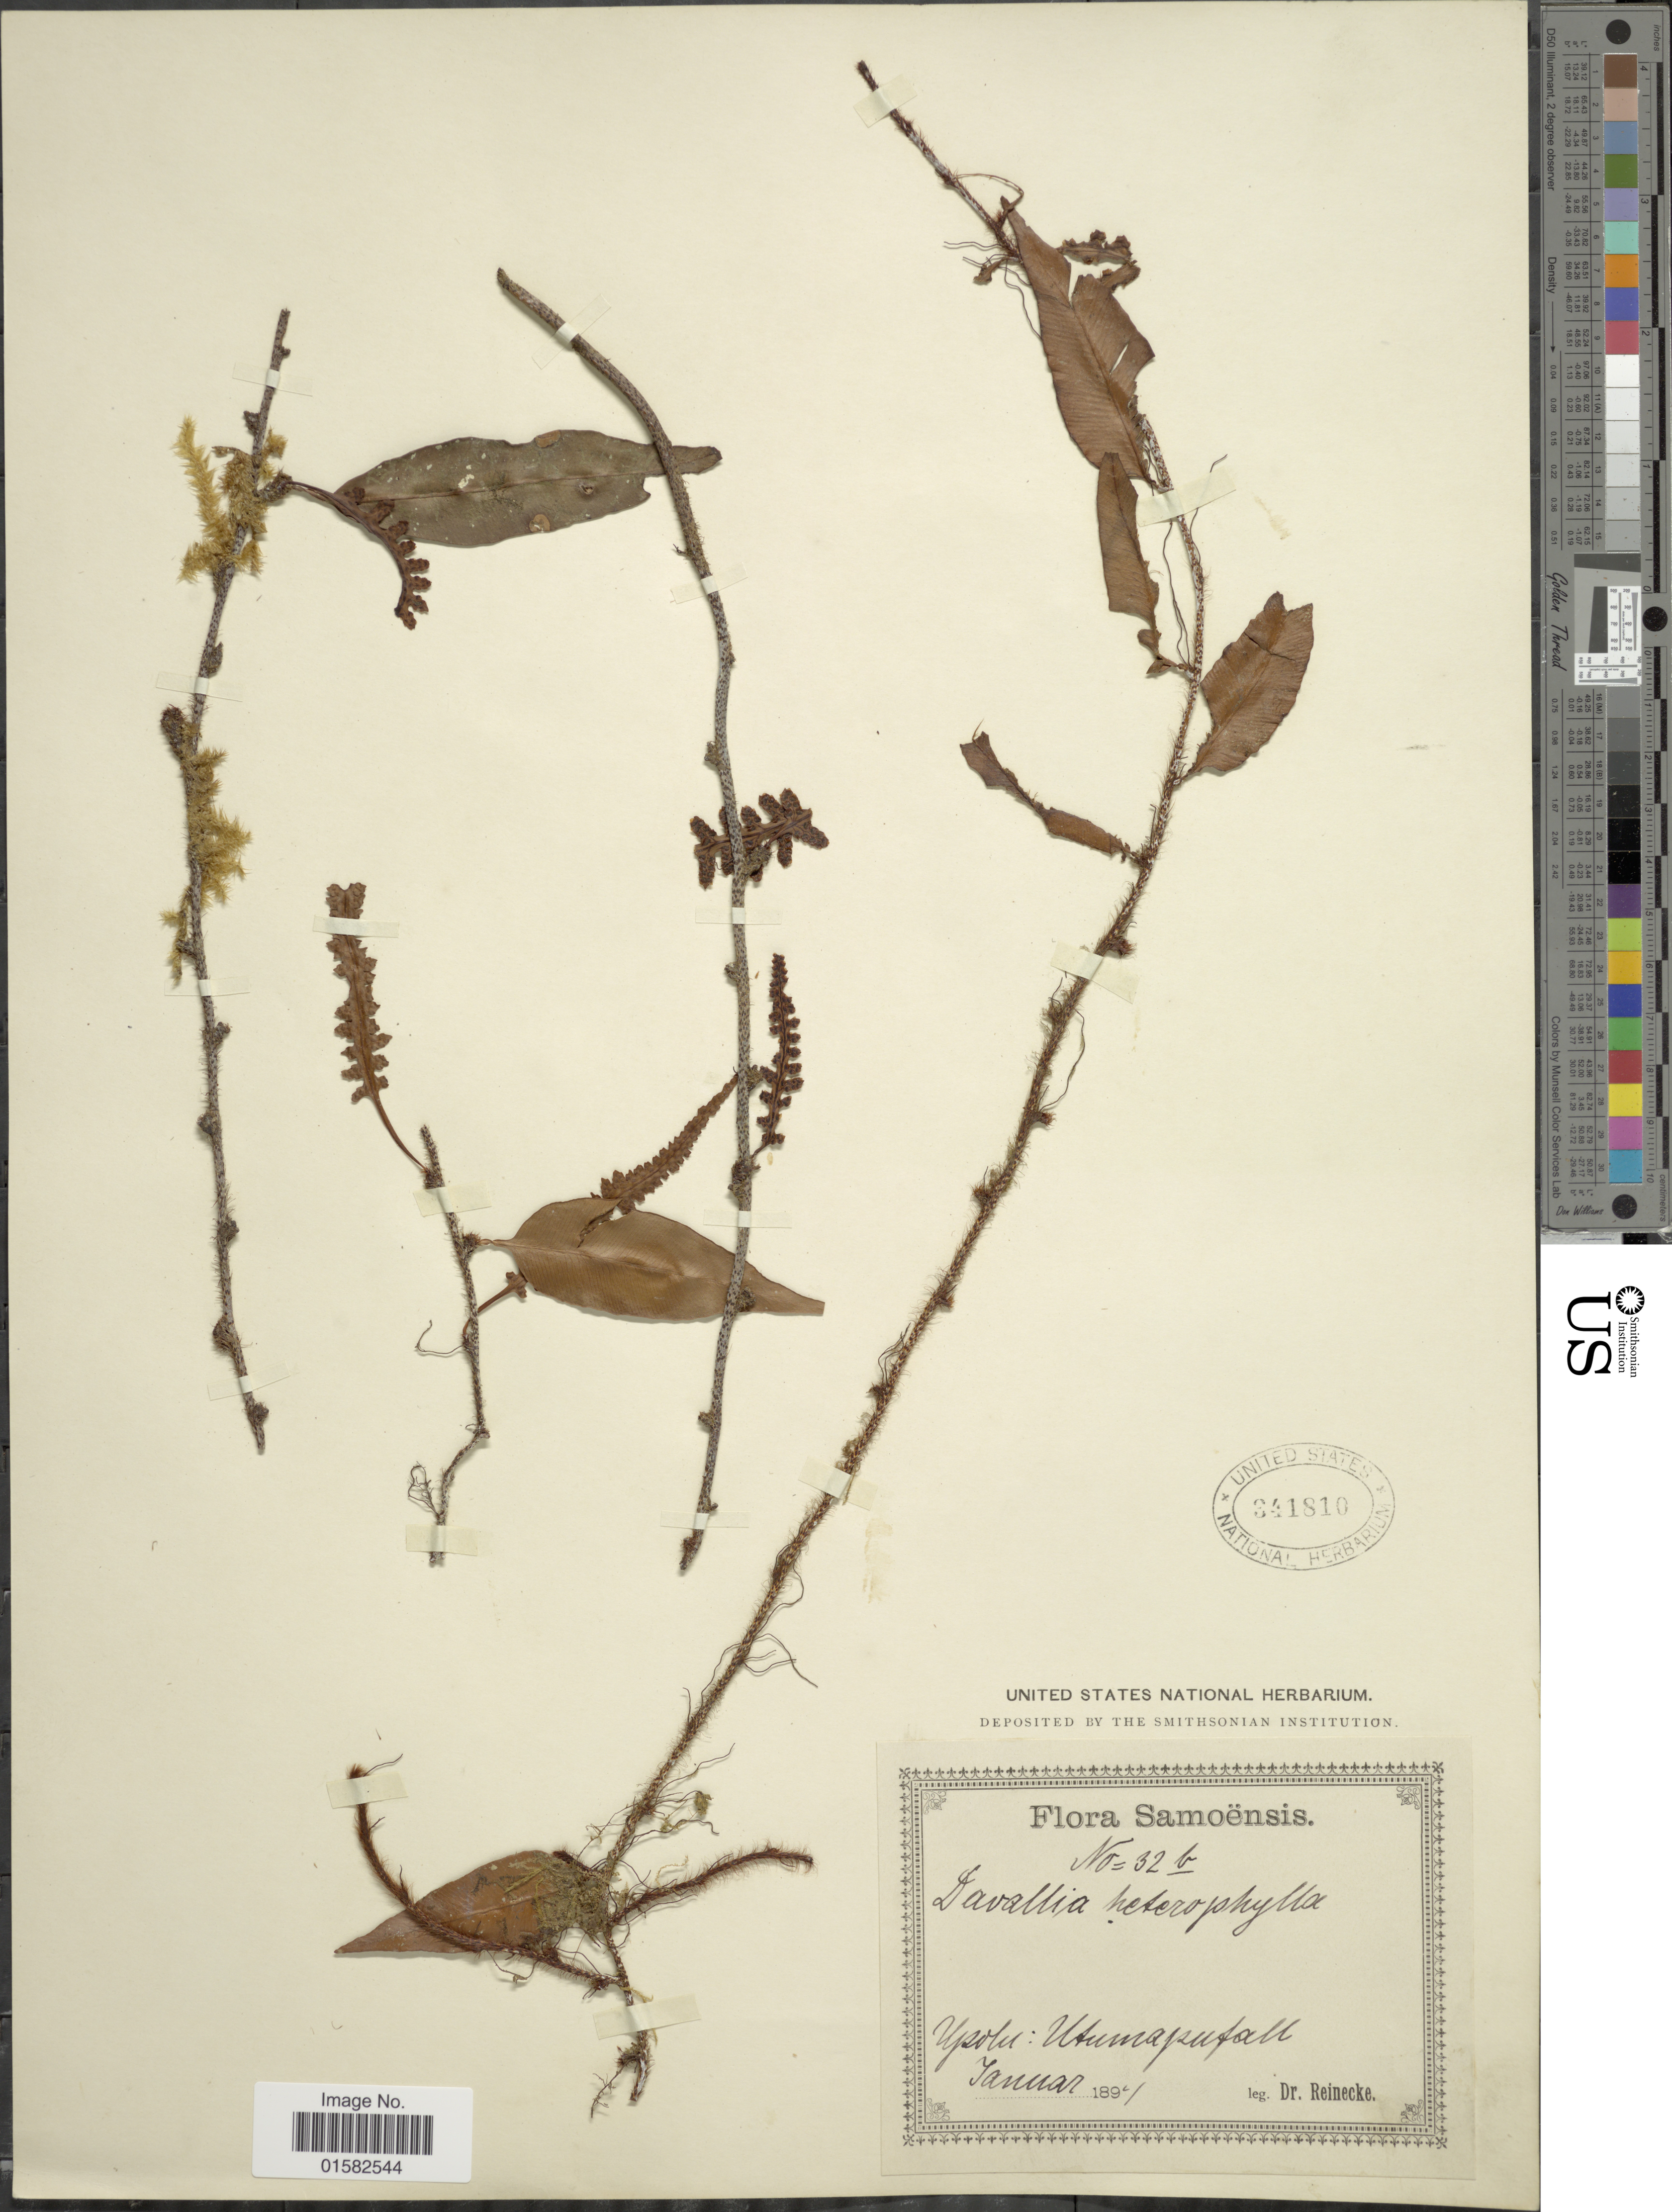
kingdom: Plantae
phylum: Tracheophyta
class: Polypodiopsida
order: Polypodiales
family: Davalliaceae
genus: Humata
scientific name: Humata heterophylla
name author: (Sm.) Desv.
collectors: -- Reinecke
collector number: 32 b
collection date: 1894-01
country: Samoa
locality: Upolu, Utumapu fall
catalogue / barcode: US 321810